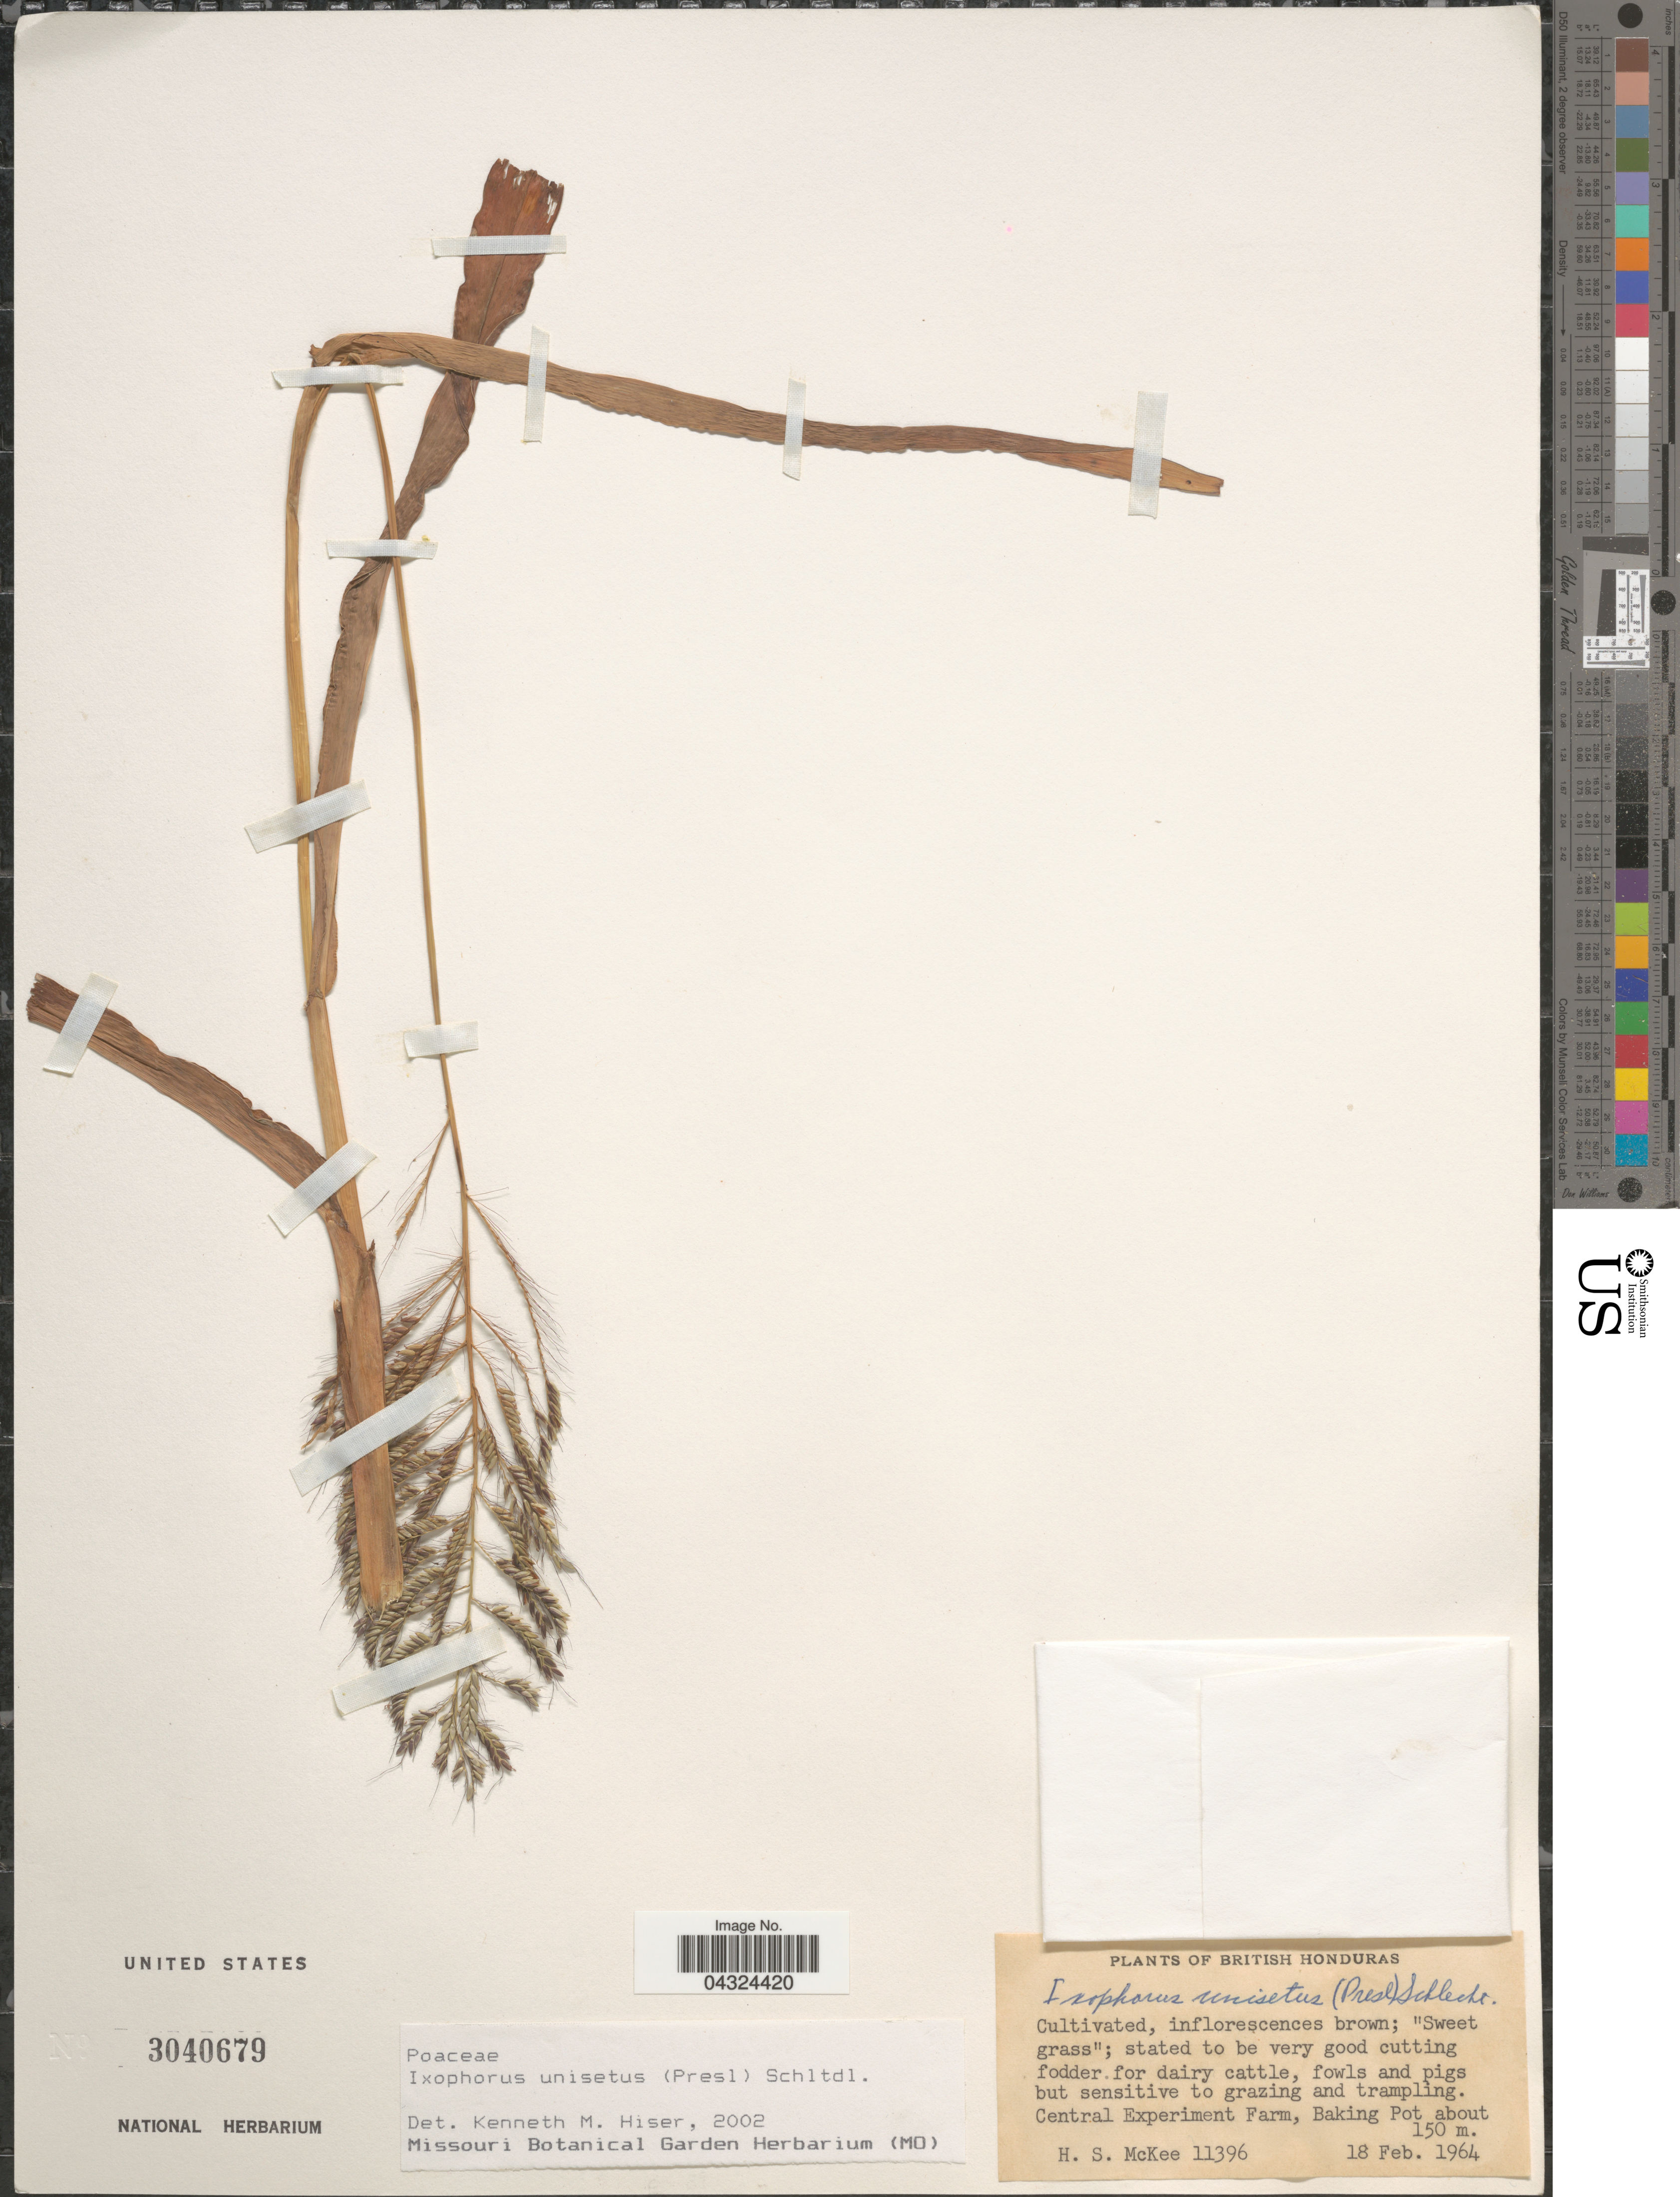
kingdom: Plantae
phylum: Tracheophyta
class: Liliopsida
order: Poales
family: Poaceae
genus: Ixophorus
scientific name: Ixophorus unisetus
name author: (J. Presl) Schltdl.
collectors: H. S. McKee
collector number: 11396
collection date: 1964-02-18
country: Belize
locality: British Honduras. Central Experiment Farm, Baking Pot.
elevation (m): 150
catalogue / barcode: US 3040679